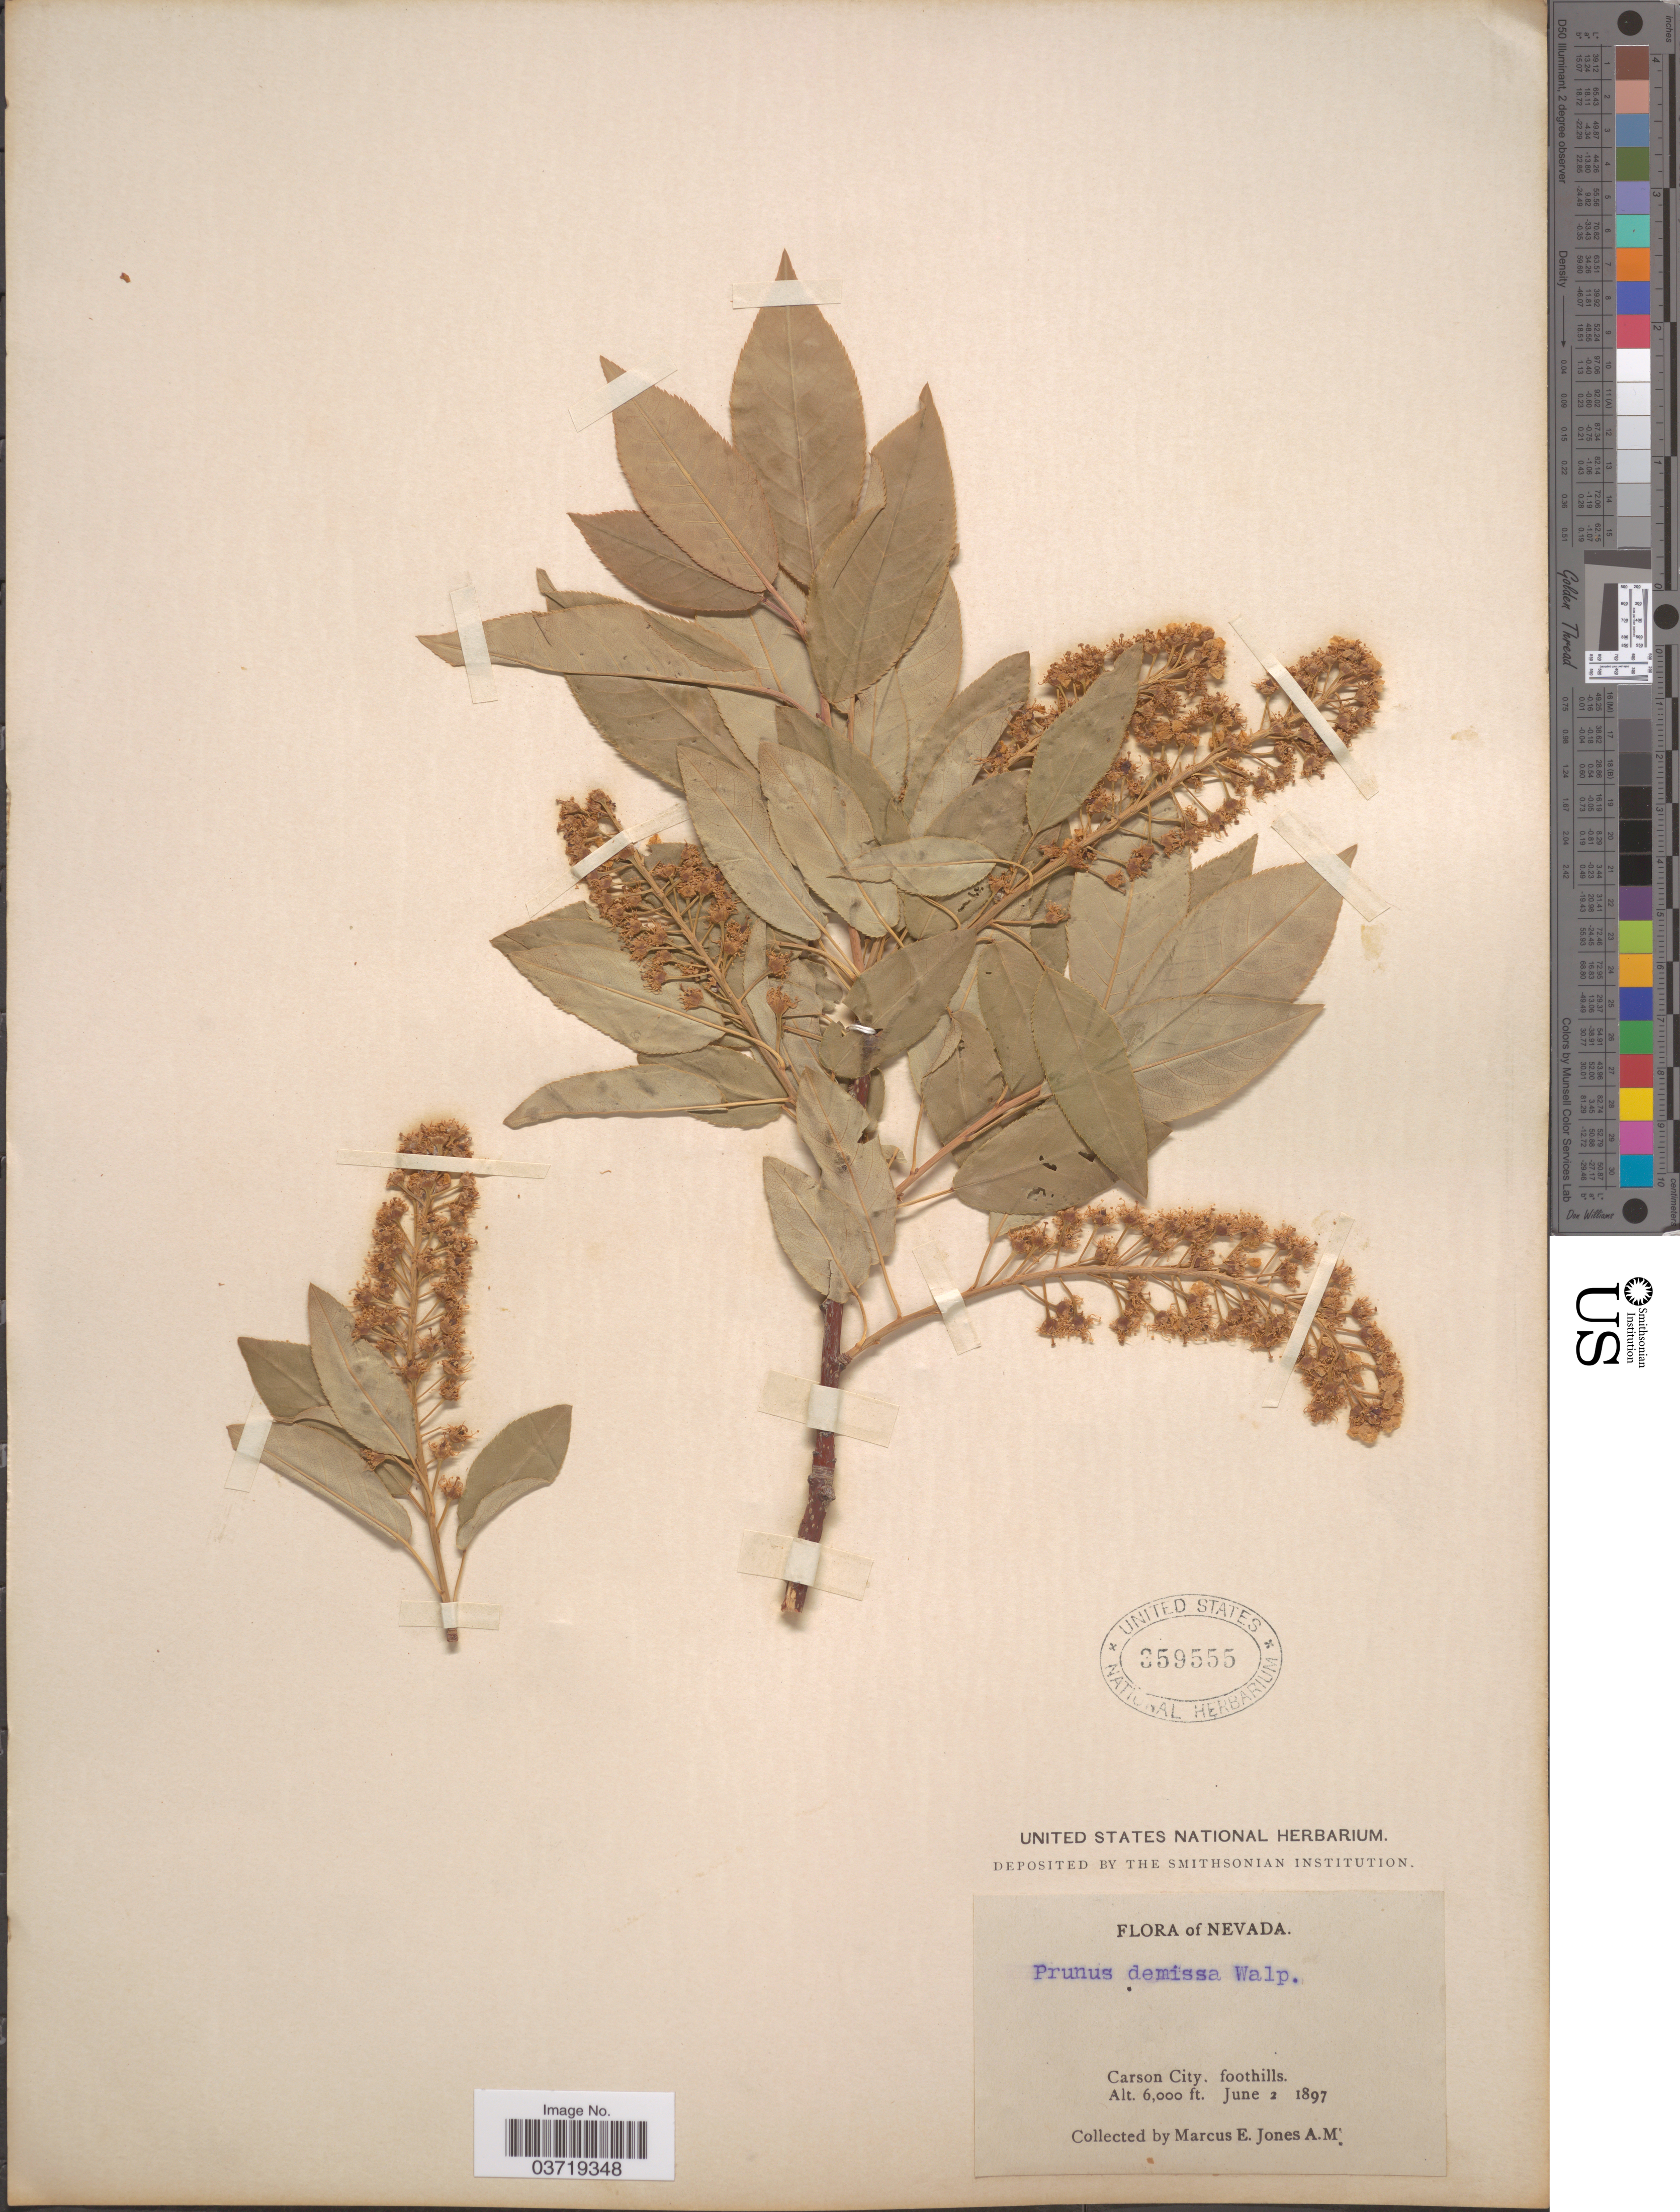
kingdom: Plantae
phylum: Tracheophyta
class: Magnoliopsida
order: Rosales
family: Rosaceae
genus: Prunus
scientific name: Prunus virginiana var. demissa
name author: (Nutt.) Torr.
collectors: M. E. Jones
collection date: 1897-06-02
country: United States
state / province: Nevada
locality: Carson City, foothills.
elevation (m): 1829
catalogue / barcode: US 359555